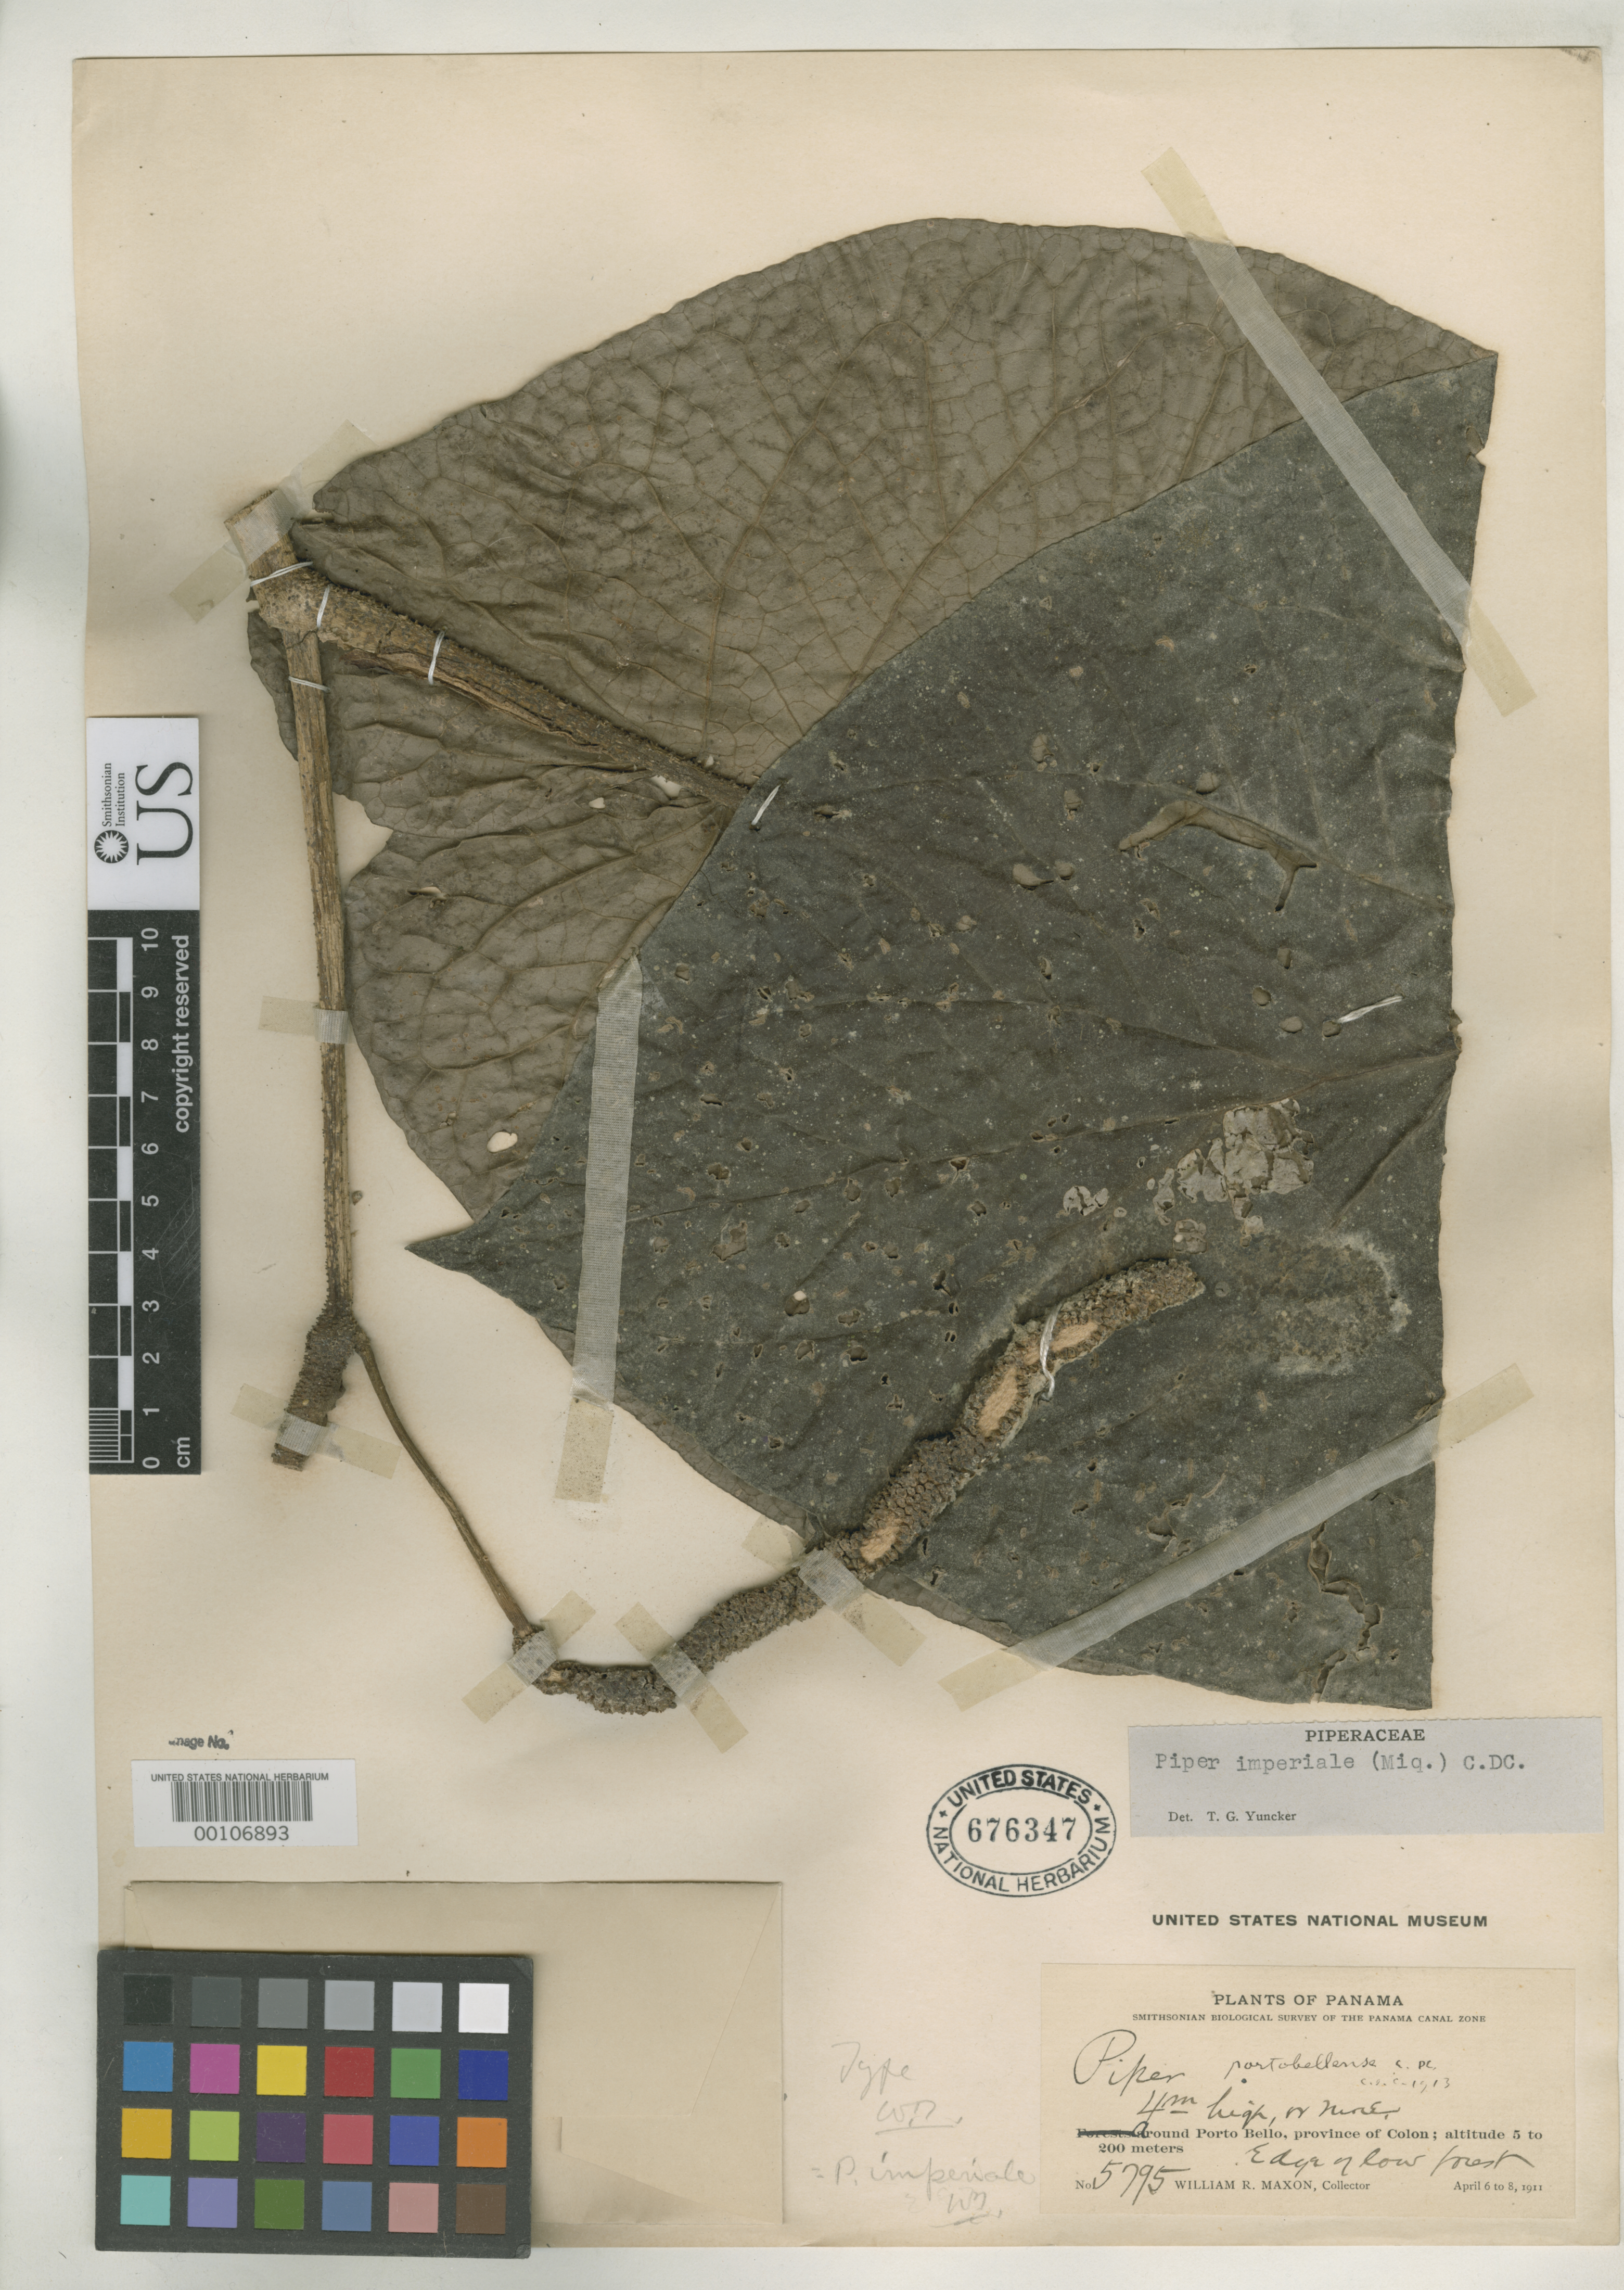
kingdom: Plantae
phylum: Tracheophyta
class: Magnoliopsida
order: Piperales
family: Piperaceae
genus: Piper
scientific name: Piper portobellense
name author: C. DC.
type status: Possible Holotype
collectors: W. R. Maxon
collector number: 5795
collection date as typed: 06 Apr 1911 to 08 Apr 1911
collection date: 1911-04-06/1911-04-08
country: Panama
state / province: Colón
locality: Portobello.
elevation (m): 5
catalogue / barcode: US 676347